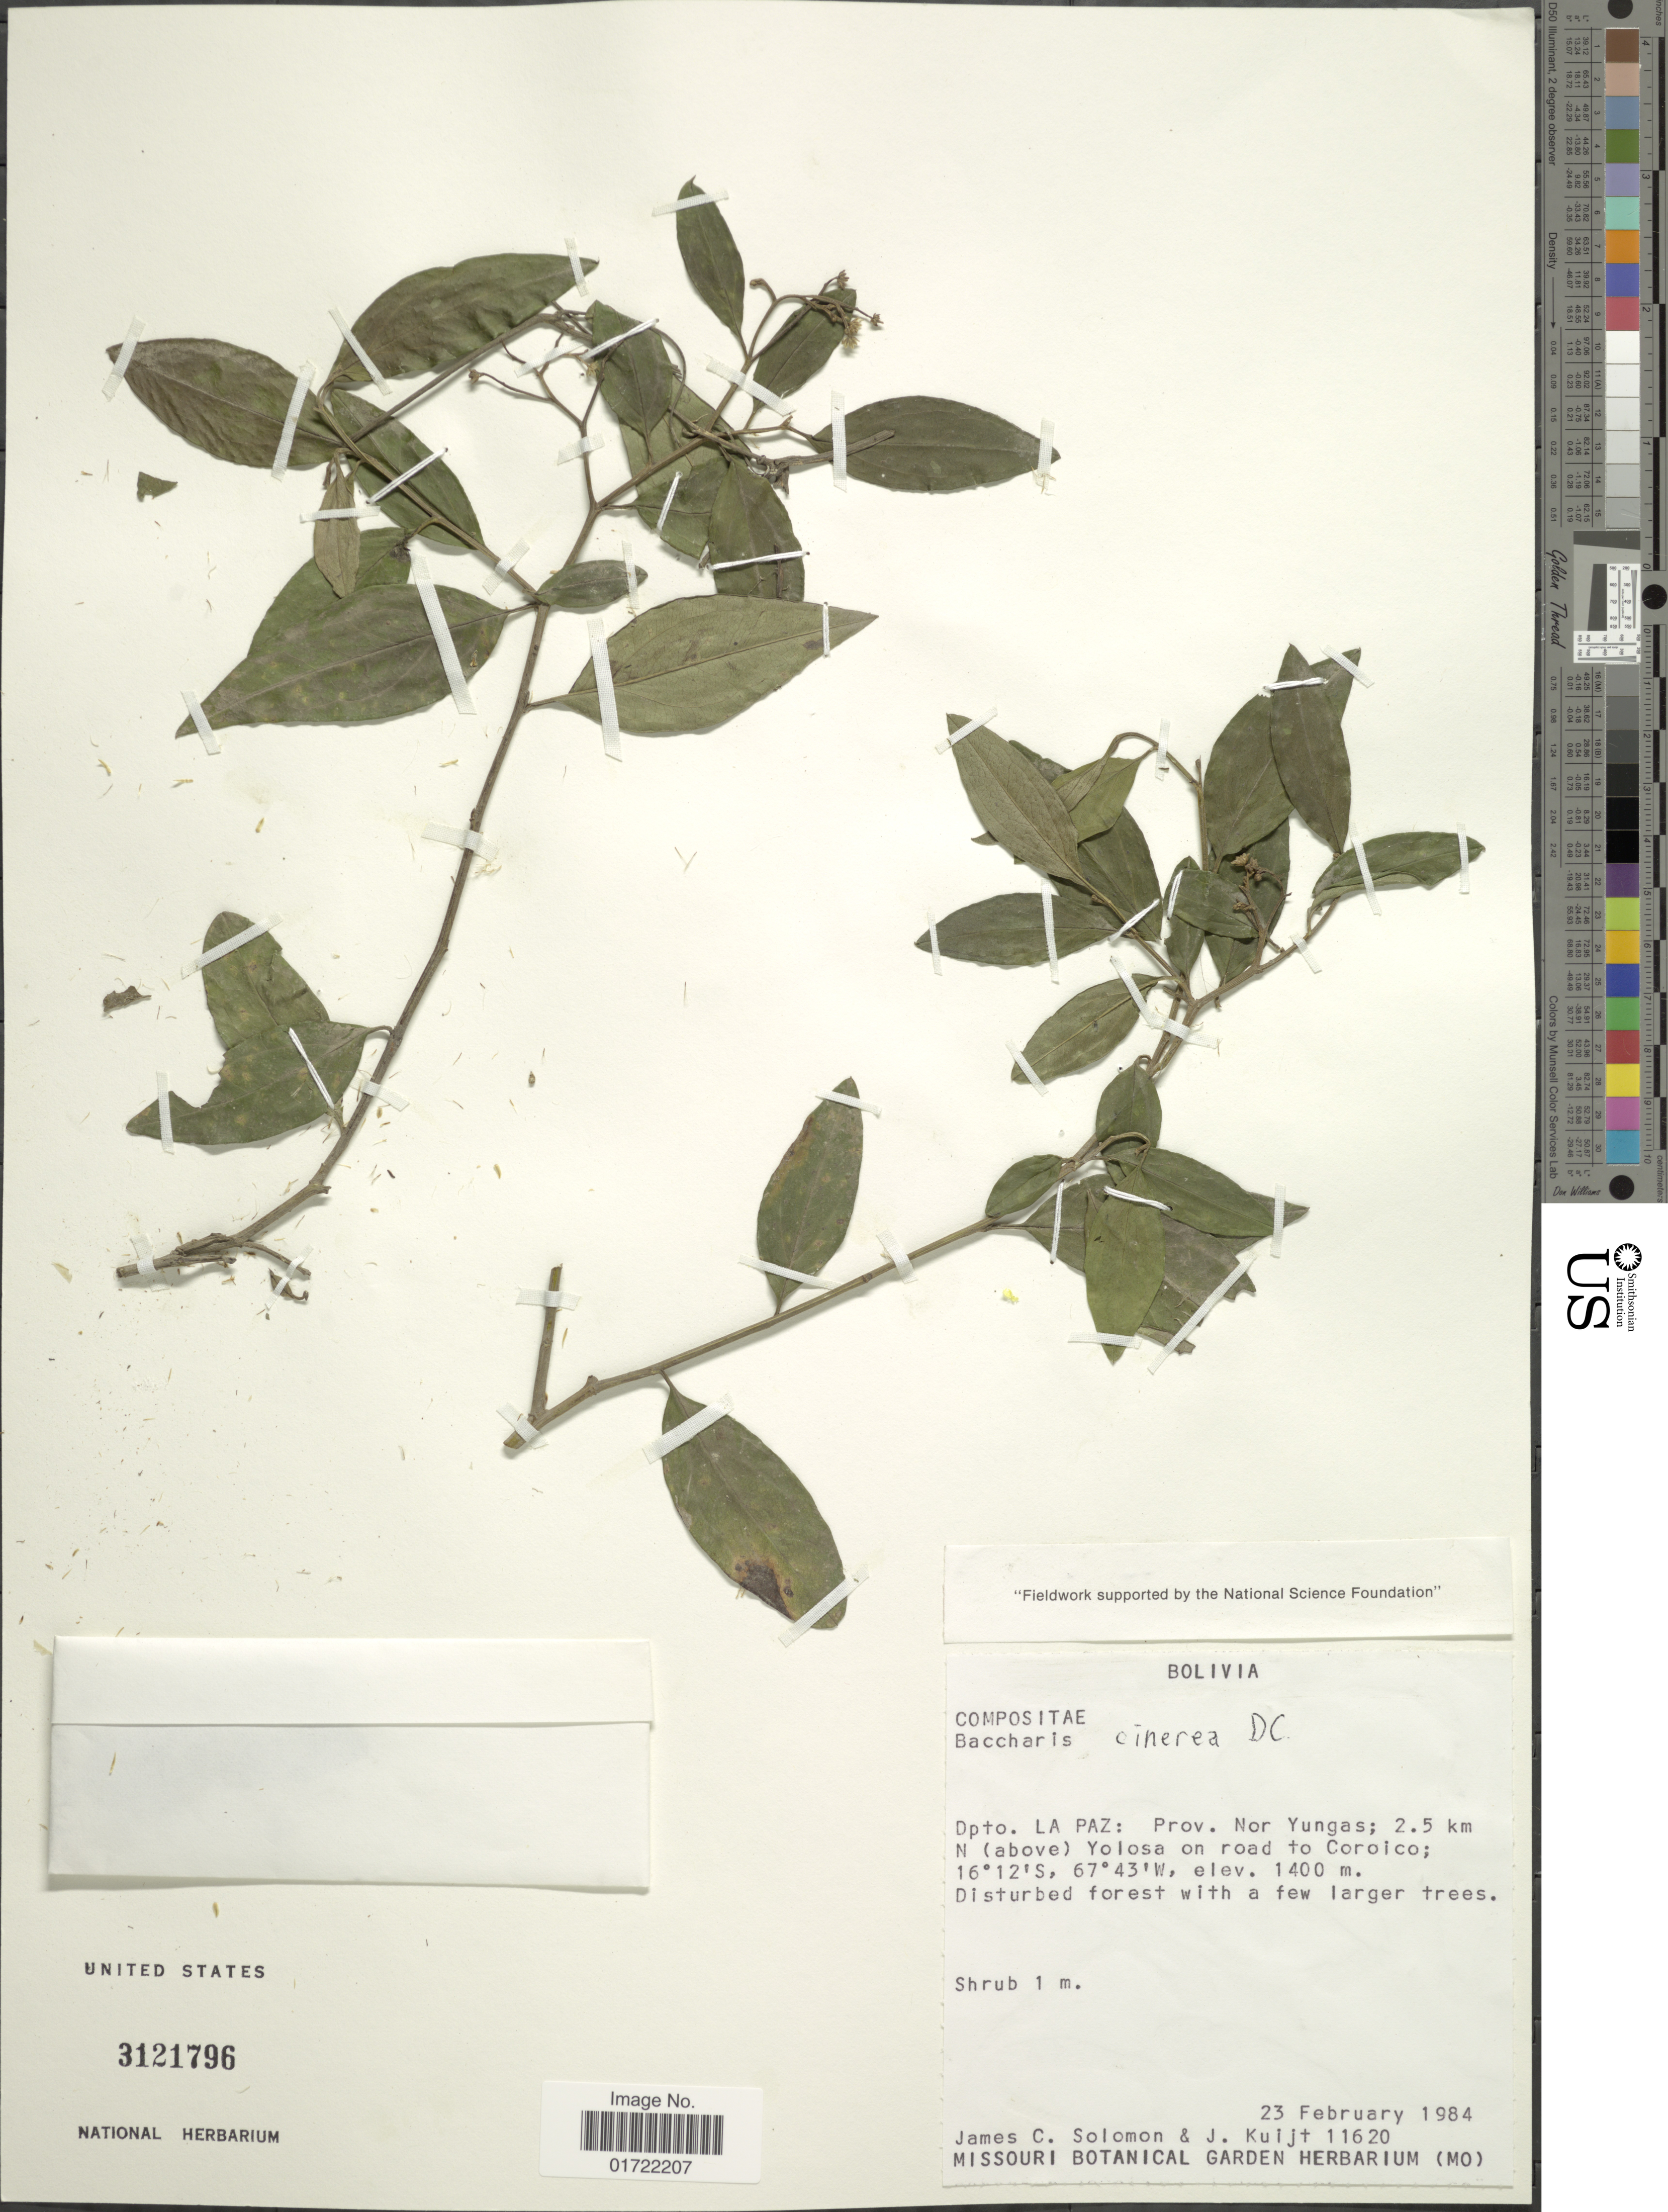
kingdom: Plantae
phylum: Tracheophyta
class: Magnoliopsida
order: Asterales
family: Asteraceae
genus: Baccharis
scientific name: Baccharis cinerea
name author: DC.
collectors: J. C. Solomon & J. Kuijt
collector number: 11620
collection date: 1984-02-23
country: Bolivia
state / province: La Paz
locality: Dpto. La Paz, Prov. Nor Yungas, 2.5 km N (above) Yolosa on road to Coroico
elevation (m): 1400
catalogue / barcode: US 3121796